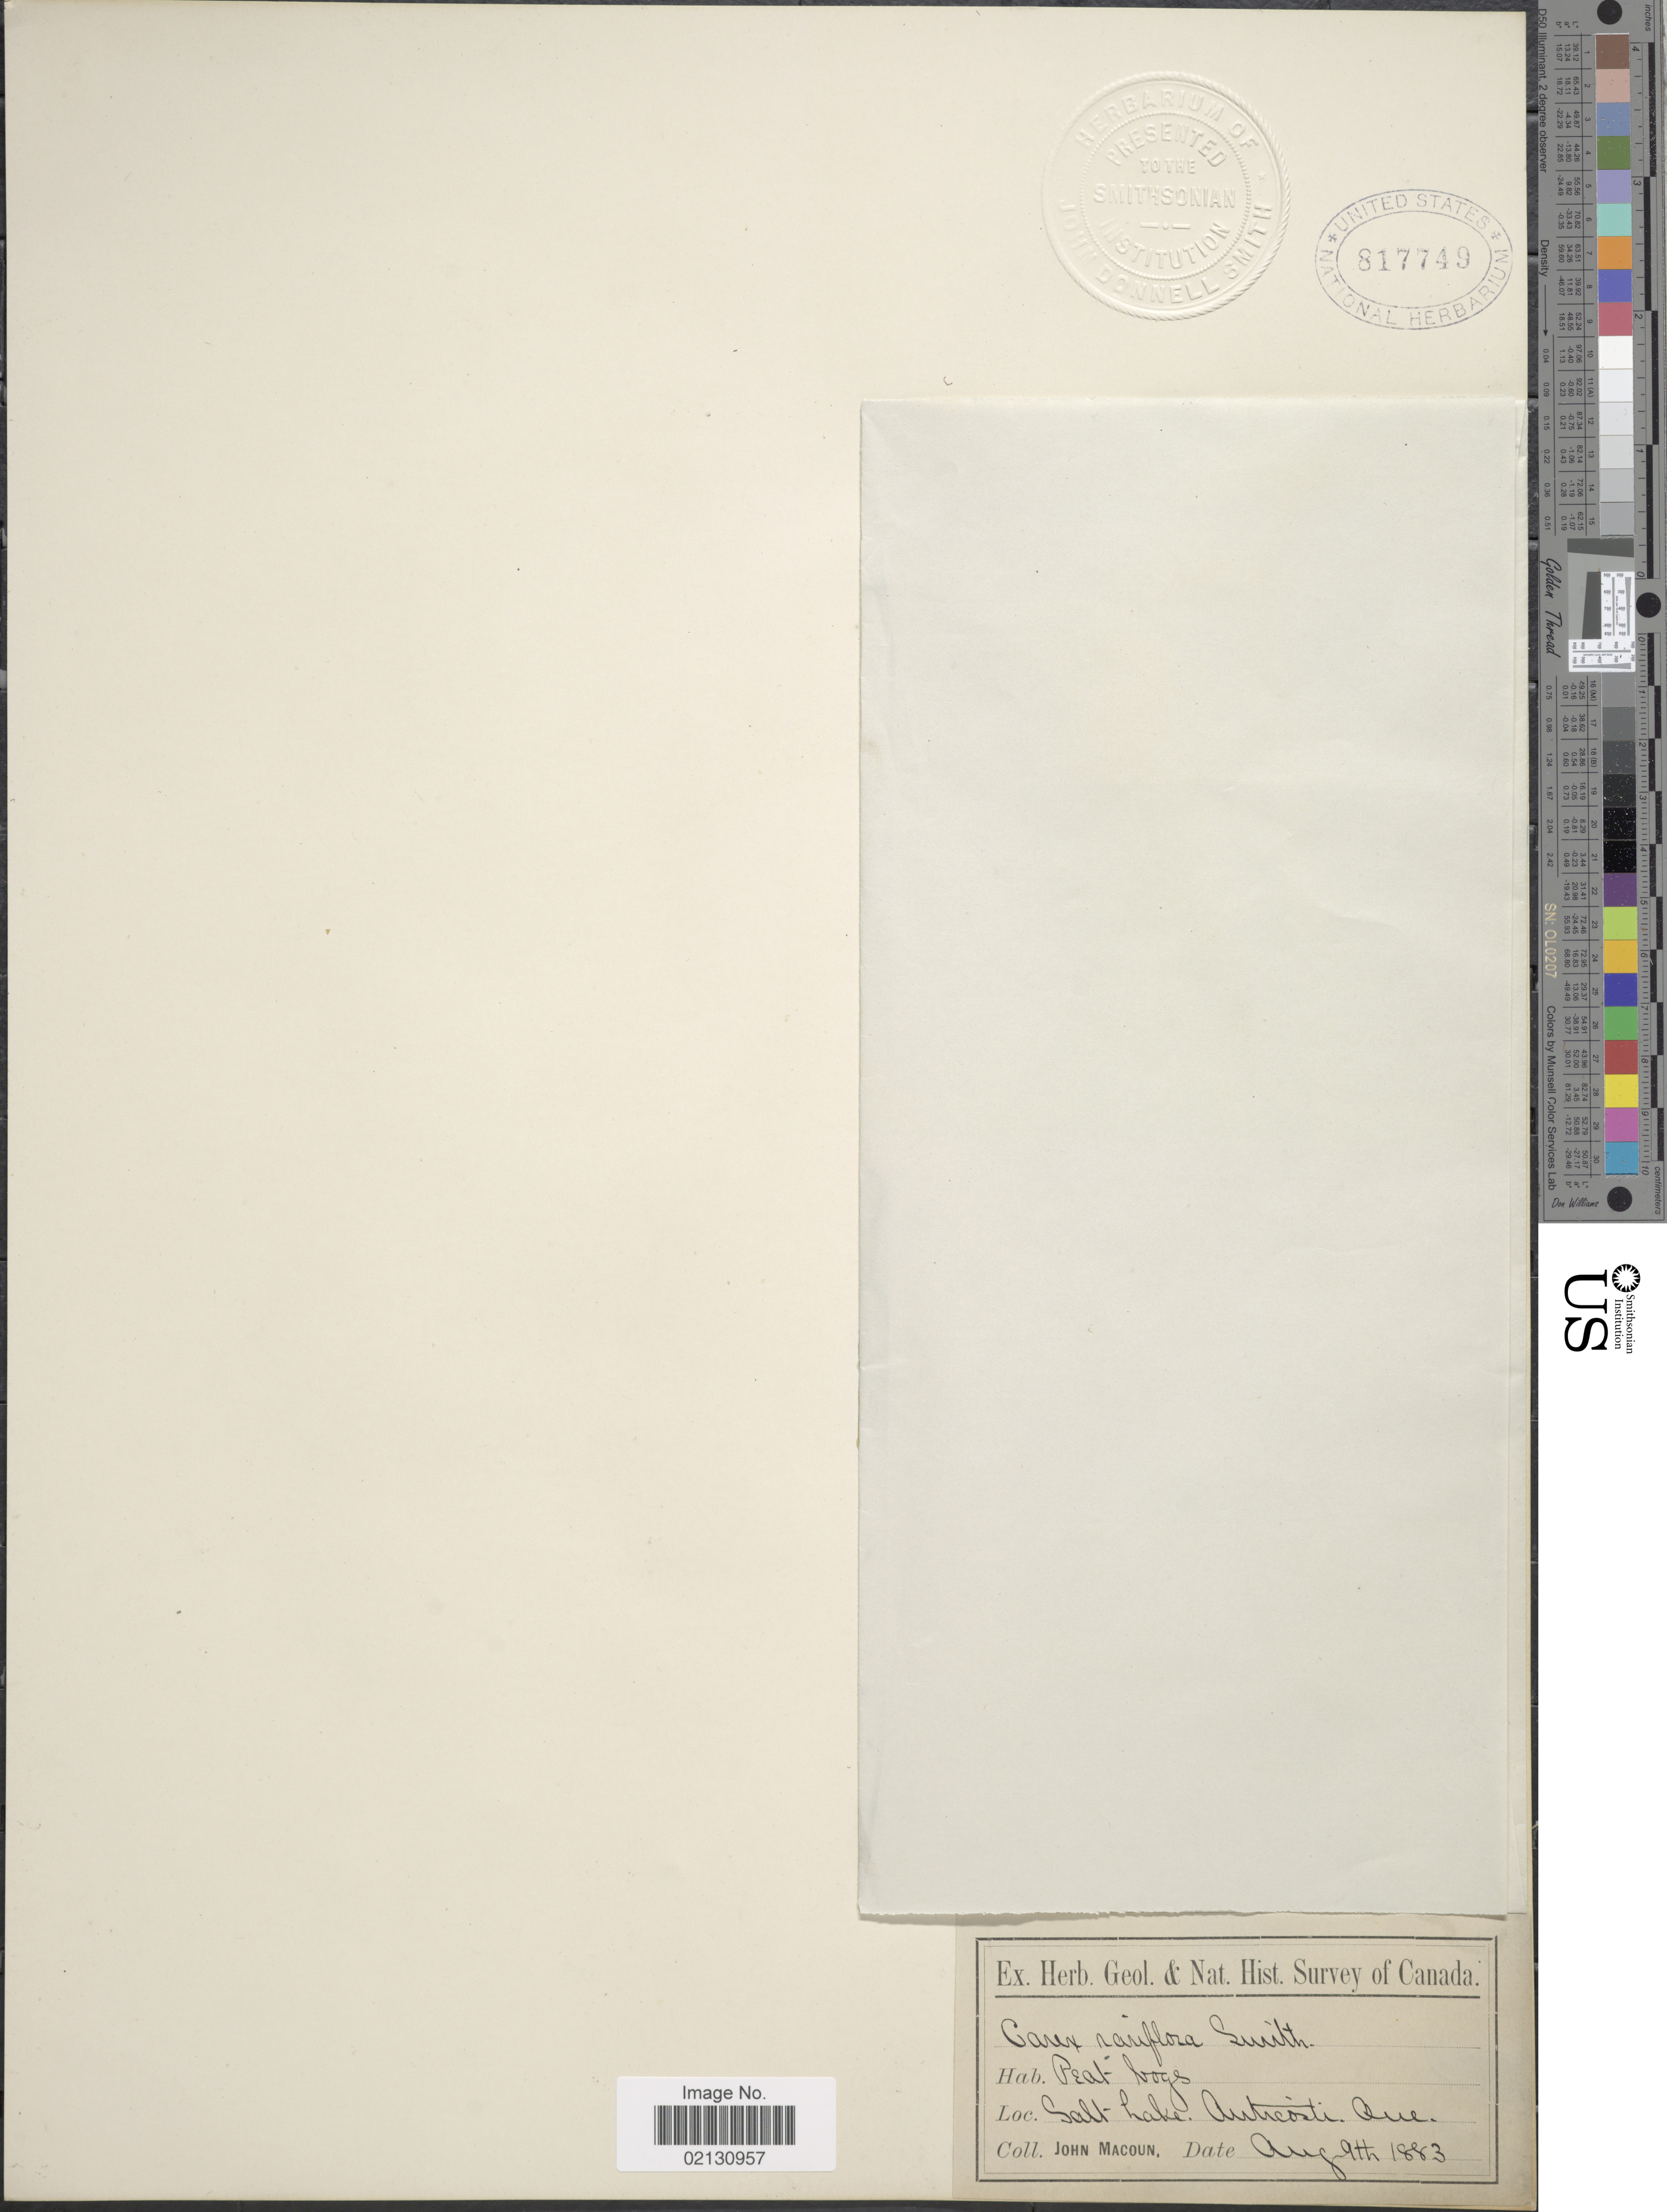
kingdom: Plantae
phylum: Tracheophyta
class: Liliopsida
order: Poales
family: Cyperaceae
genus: Carex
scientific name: Carex rariflora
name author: (Wahlenb.) Sm.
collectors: J. Macoun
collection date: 1883-08-09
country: Canada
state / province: Quebec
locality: Salt Lake. Anticosti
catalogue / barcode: US 817749